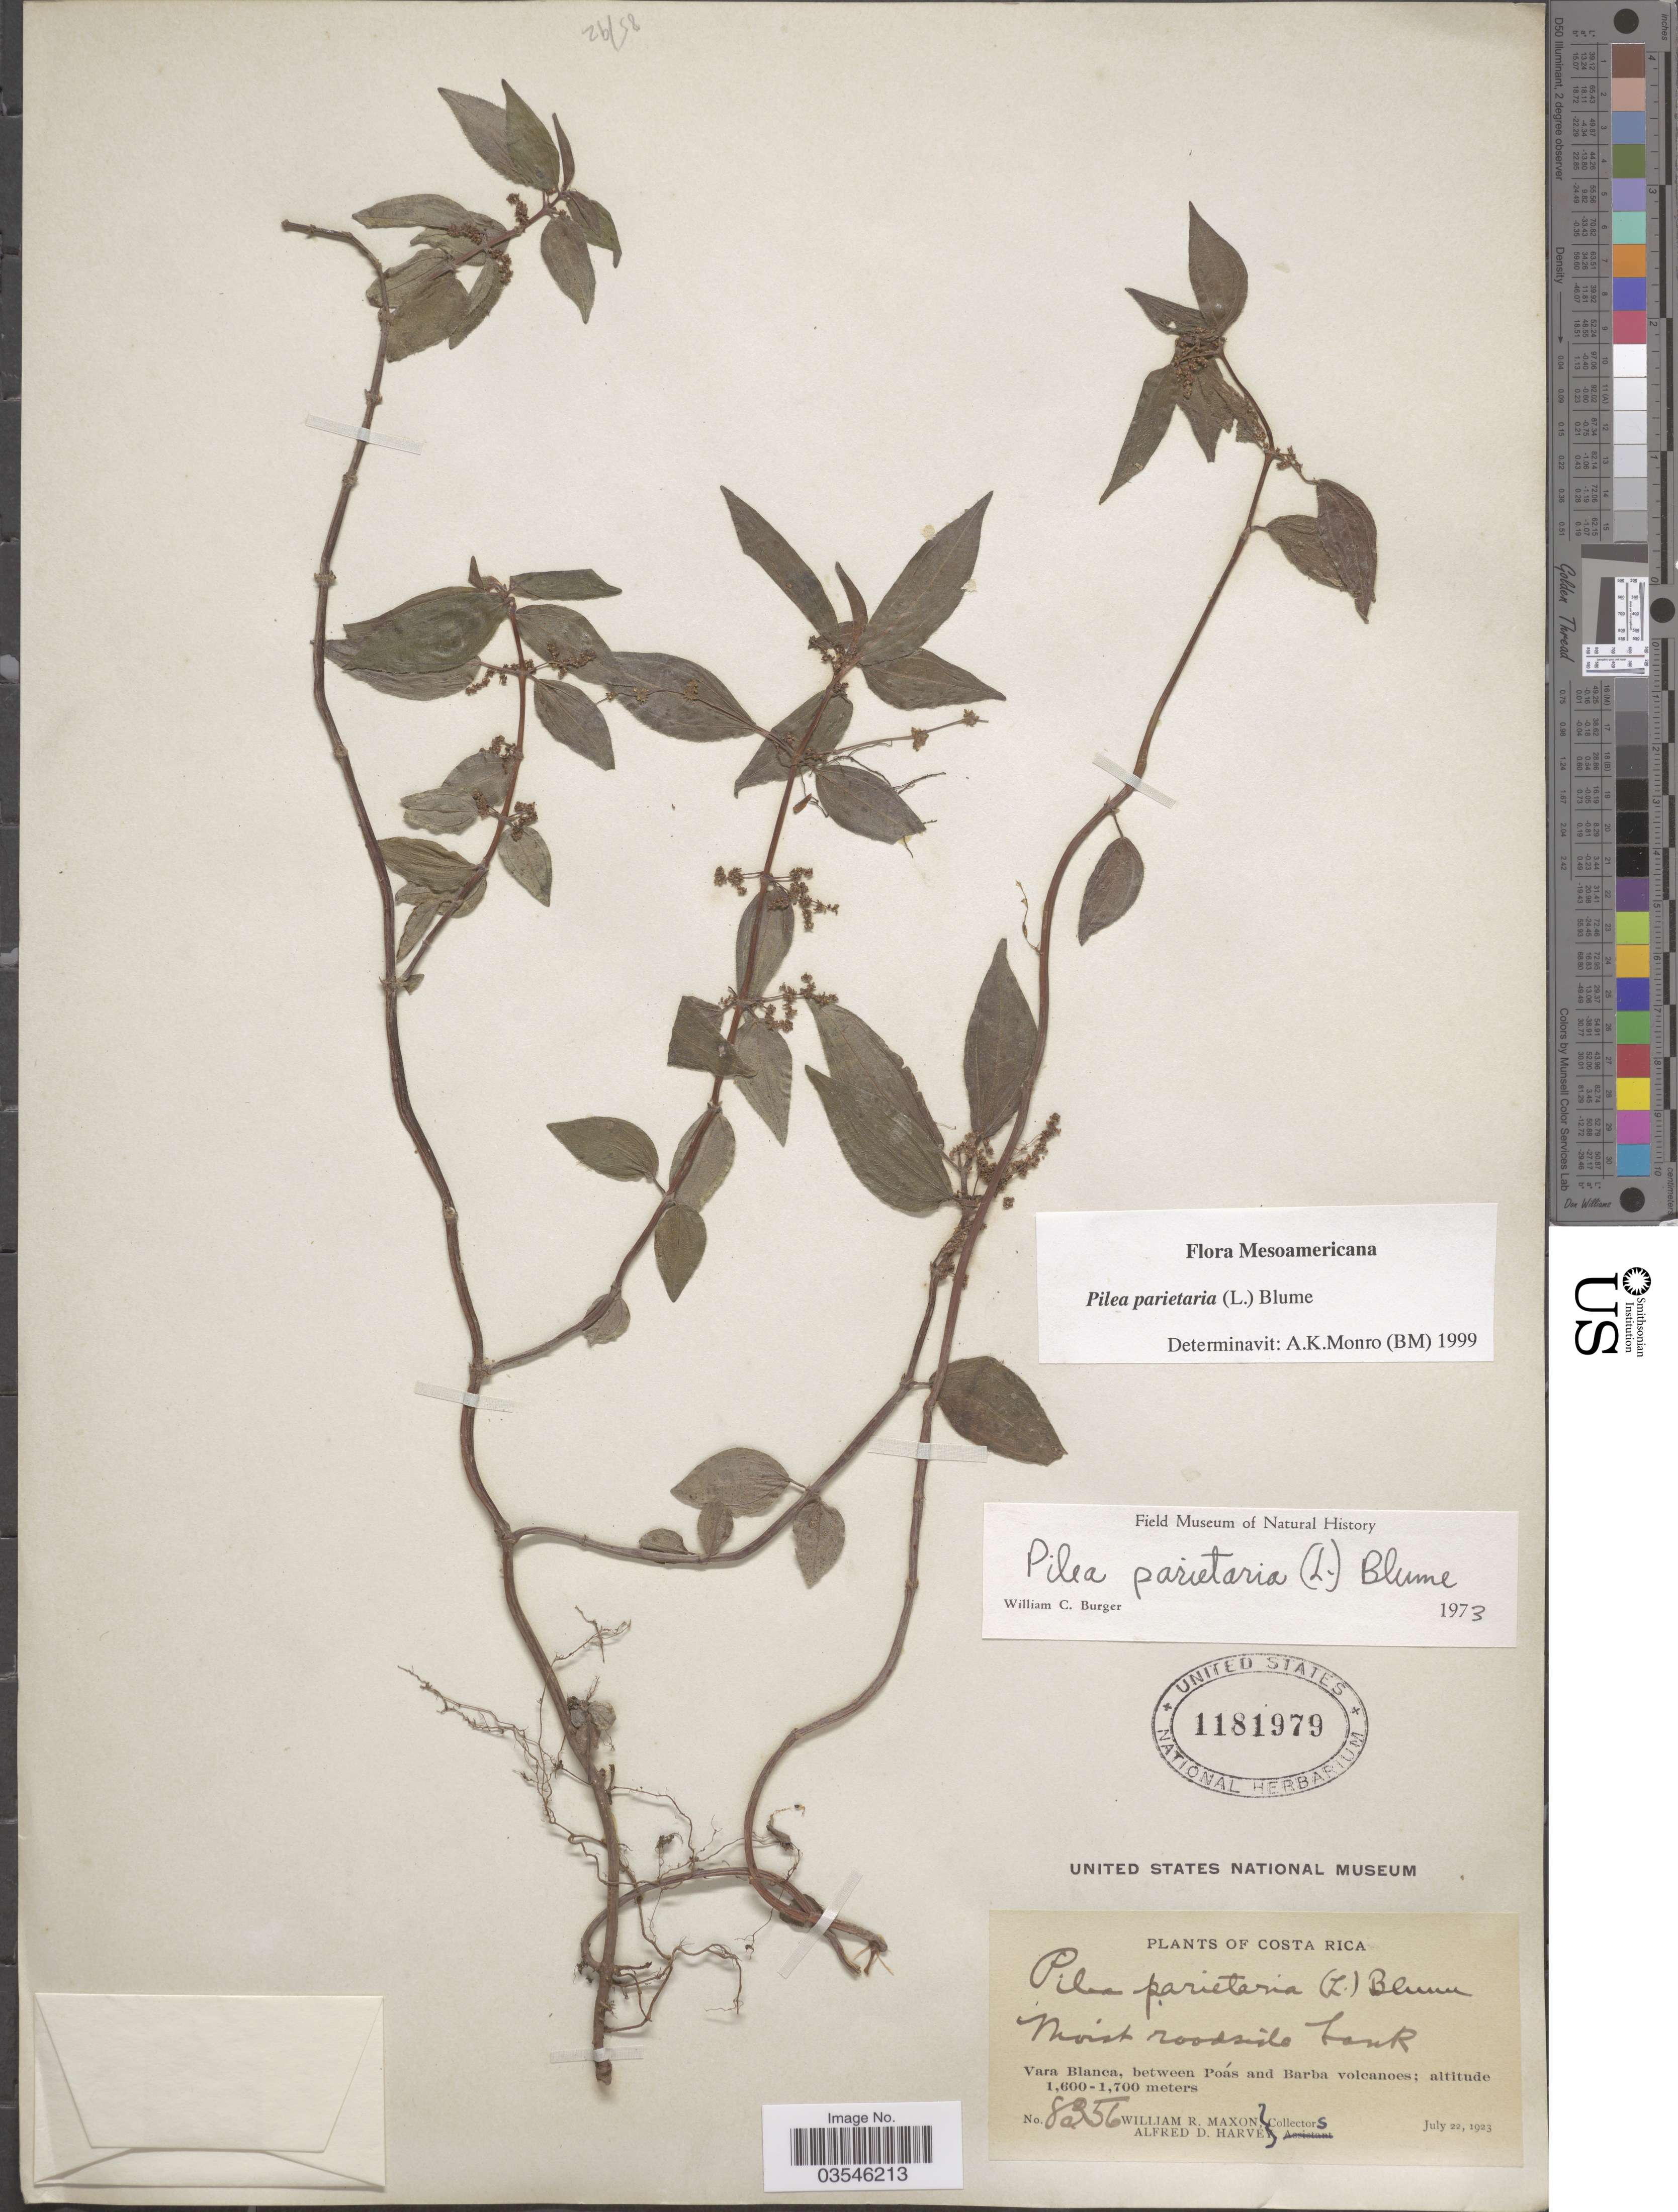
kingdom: Plantae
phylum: Tracheophyta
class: Magnoliopsida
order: Rosales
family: Urticaceae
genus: Pilea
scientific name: Pilea parietaria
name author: (L.) Blume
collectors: W. R. Maxon & A. D. Harvey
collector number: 8356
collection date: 1923-07-22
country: Costa Rica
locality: Vara Blanca, between Poás and Barba volcanoes.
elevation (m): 1600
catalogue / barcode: US 1181979